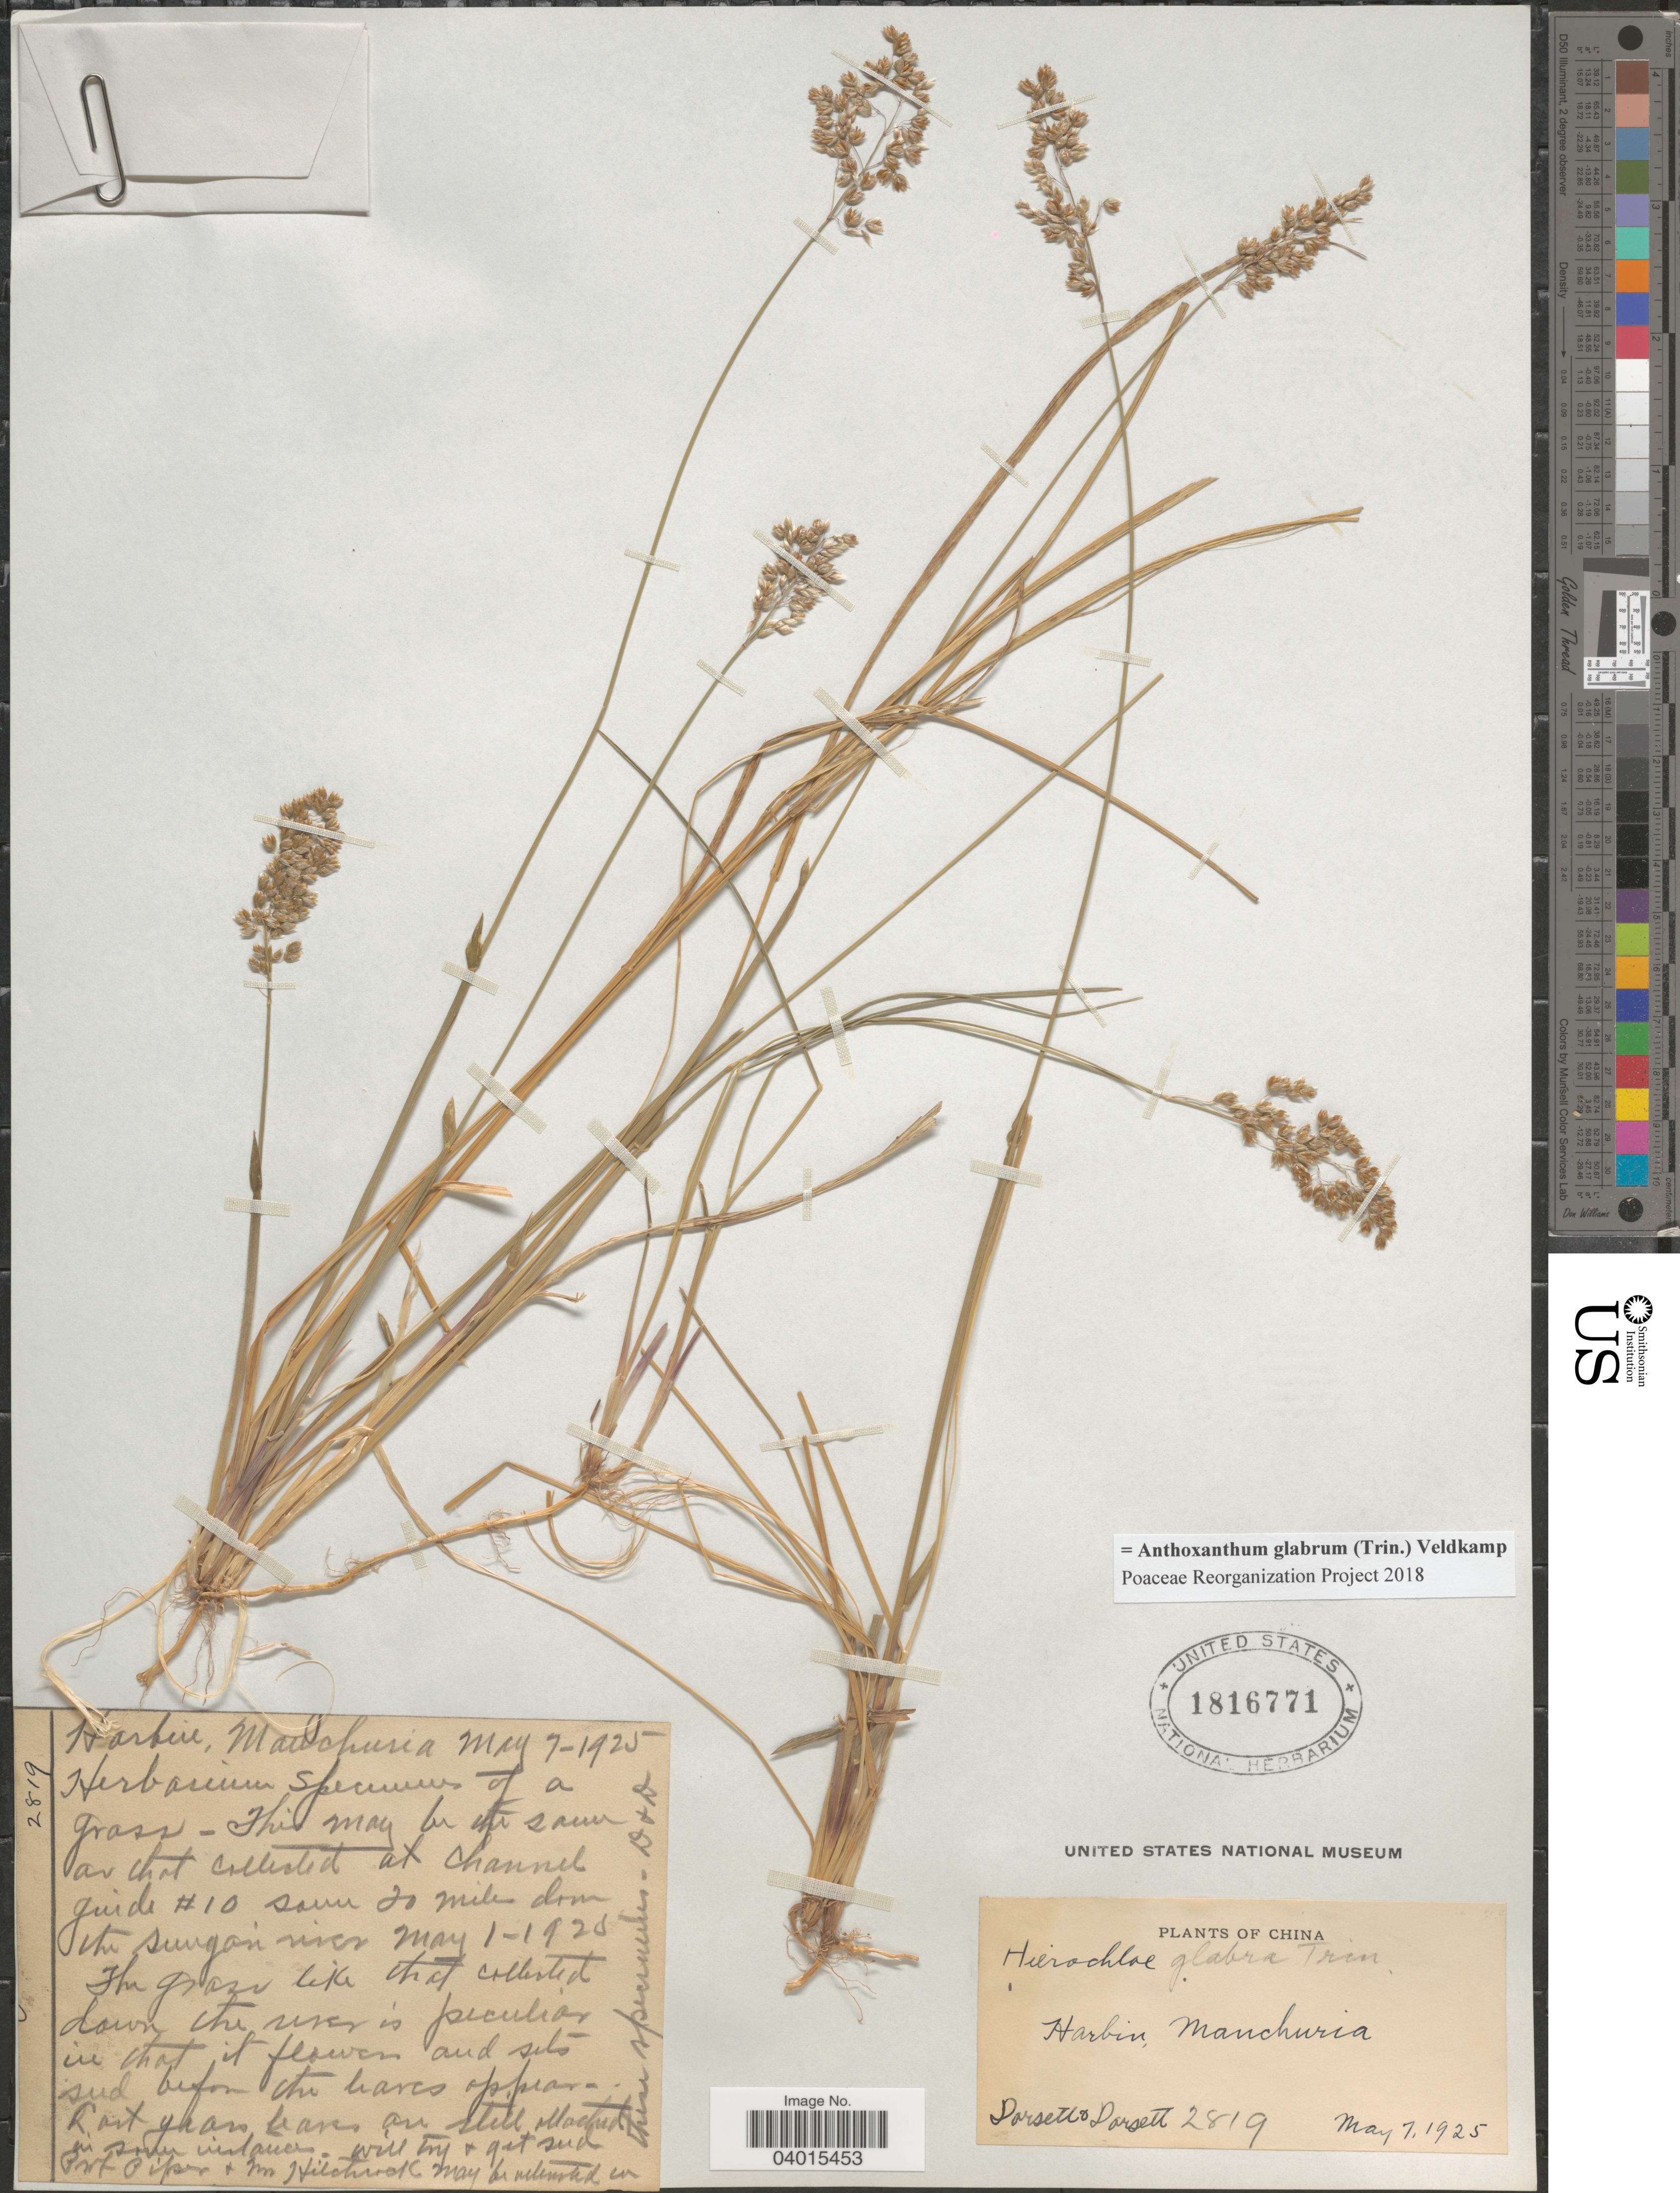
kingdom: Plantae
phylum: Tracheophyta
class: Liliopsida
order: Poales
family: Poaceae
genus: Anthoxanthum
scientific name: Anthoxanthum glabrum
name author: (Trin.) Veldkamp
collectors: -- Dorsett & -- Dorsett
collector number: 2819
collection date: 1925-05-07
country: China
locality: Harbin, Manchuria.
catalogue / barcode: US 1816771